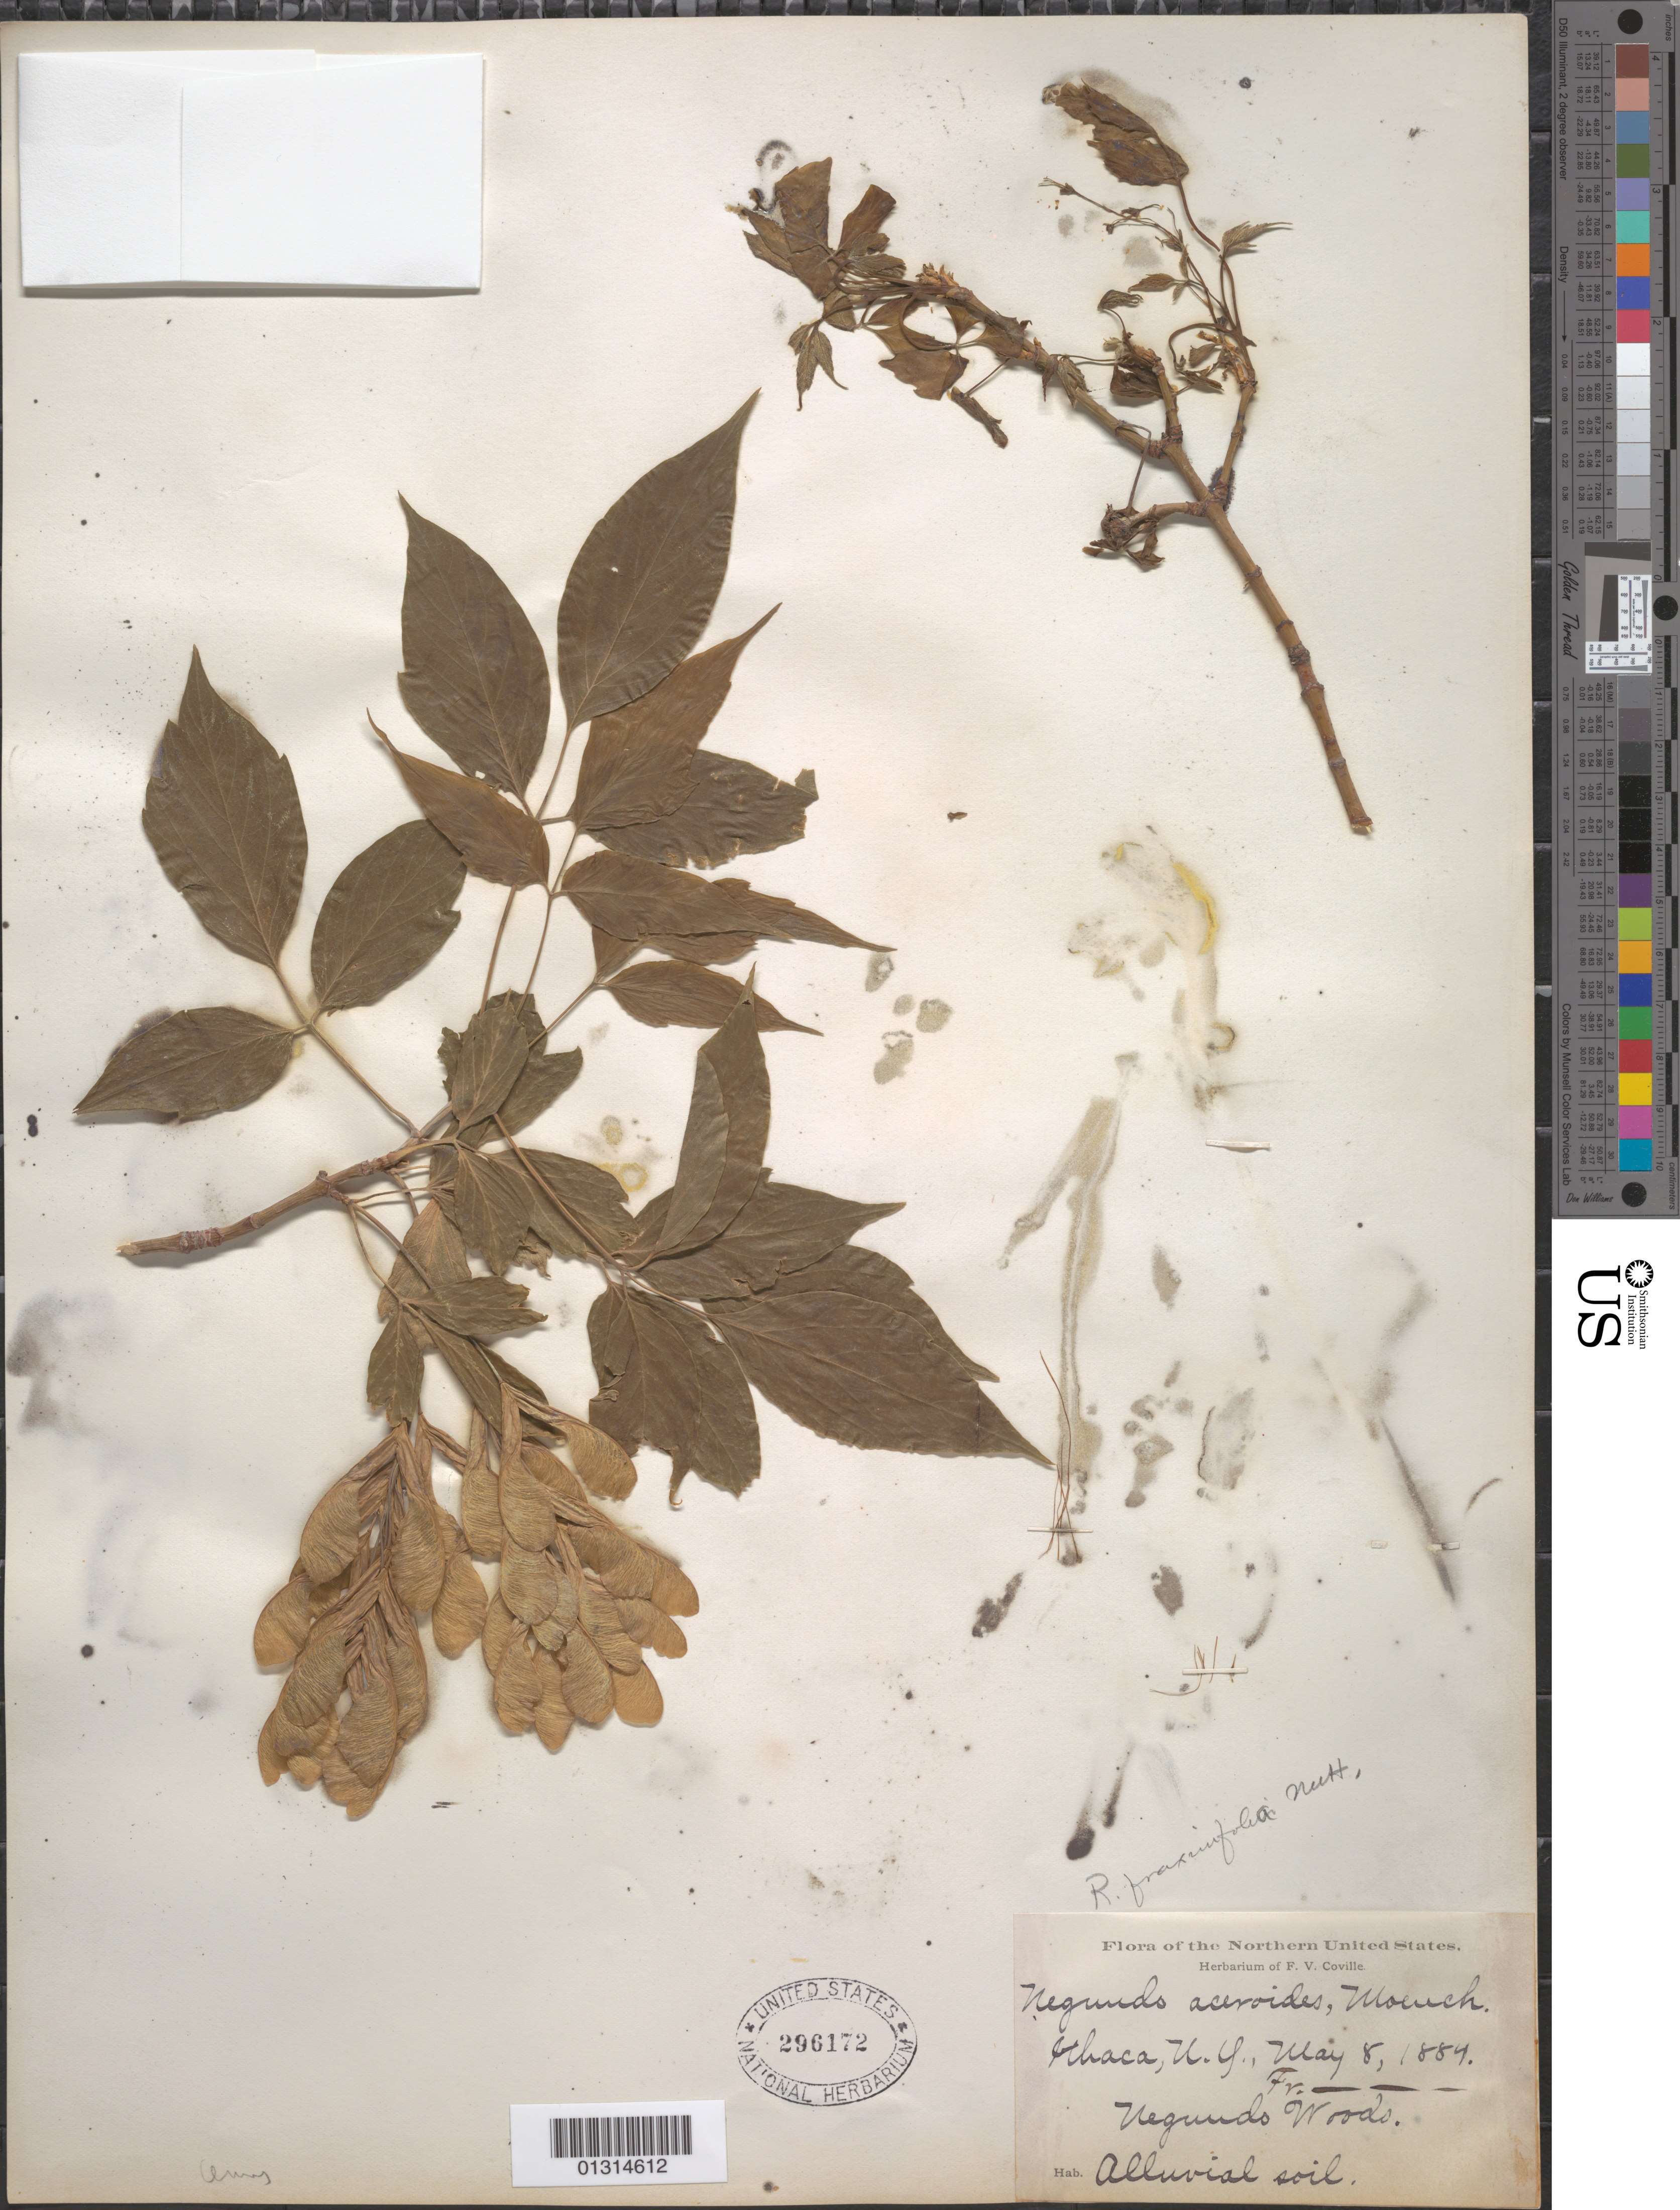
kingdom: Plantae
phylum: Tracheophyta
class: Magnoliopsida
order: Sapindales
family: Sapindaceae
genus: Acer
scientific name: Acer negundo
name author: L.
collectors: F. V. Coville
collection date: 1884-05-08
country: United States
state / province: New York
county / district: Tompkins County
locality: Ithaca.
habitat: Negundo woods.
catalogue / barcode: US 296172